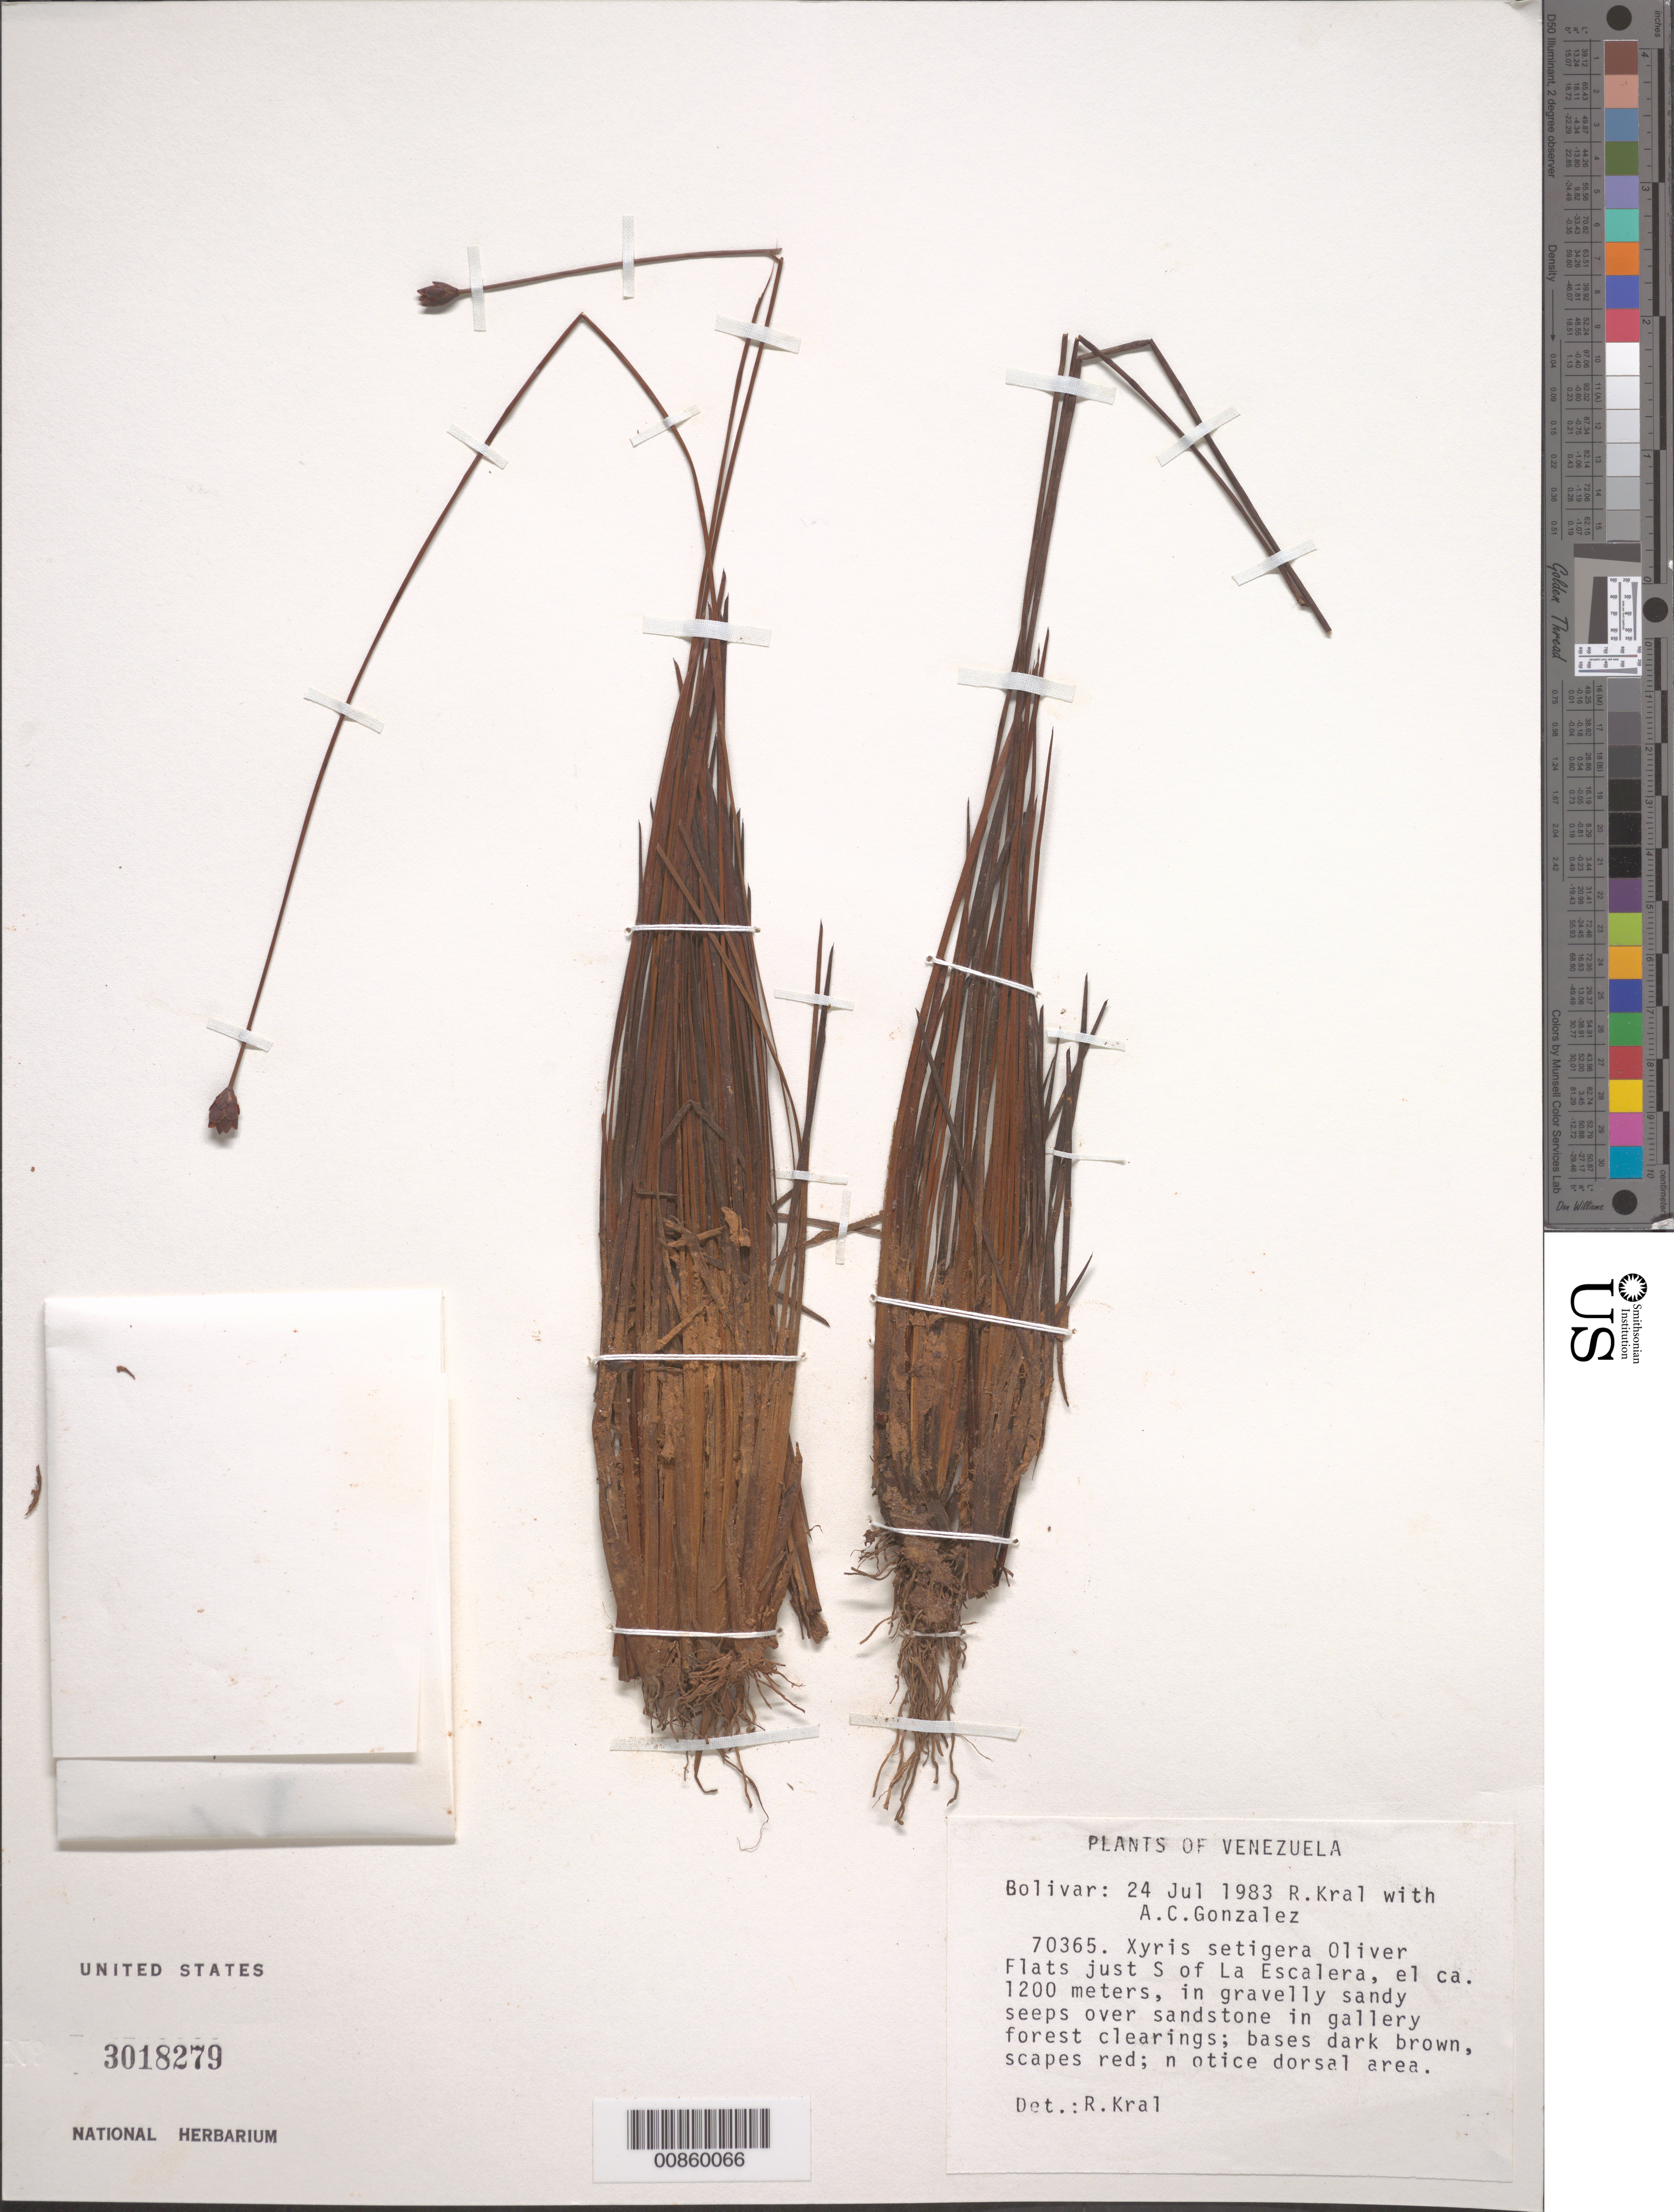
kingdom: Plantae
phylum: Tracheophyta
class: Liliopsida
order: Poales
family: Xyridaceae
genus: Xyris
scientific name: Xyris setigera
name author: Oliv.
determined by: Kral, Robert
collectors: R. Kral & A. C. González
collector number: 70365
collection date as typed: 24-Jul-83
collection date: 1983-07-24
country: Venezuela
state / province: Bolívar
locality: Gran Sabana, just S of summit of La Escalera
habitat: Flats; gravelly sandy seeps over sandstone; clearings in gallery forest.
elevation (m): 1200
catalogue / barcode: US 3018279